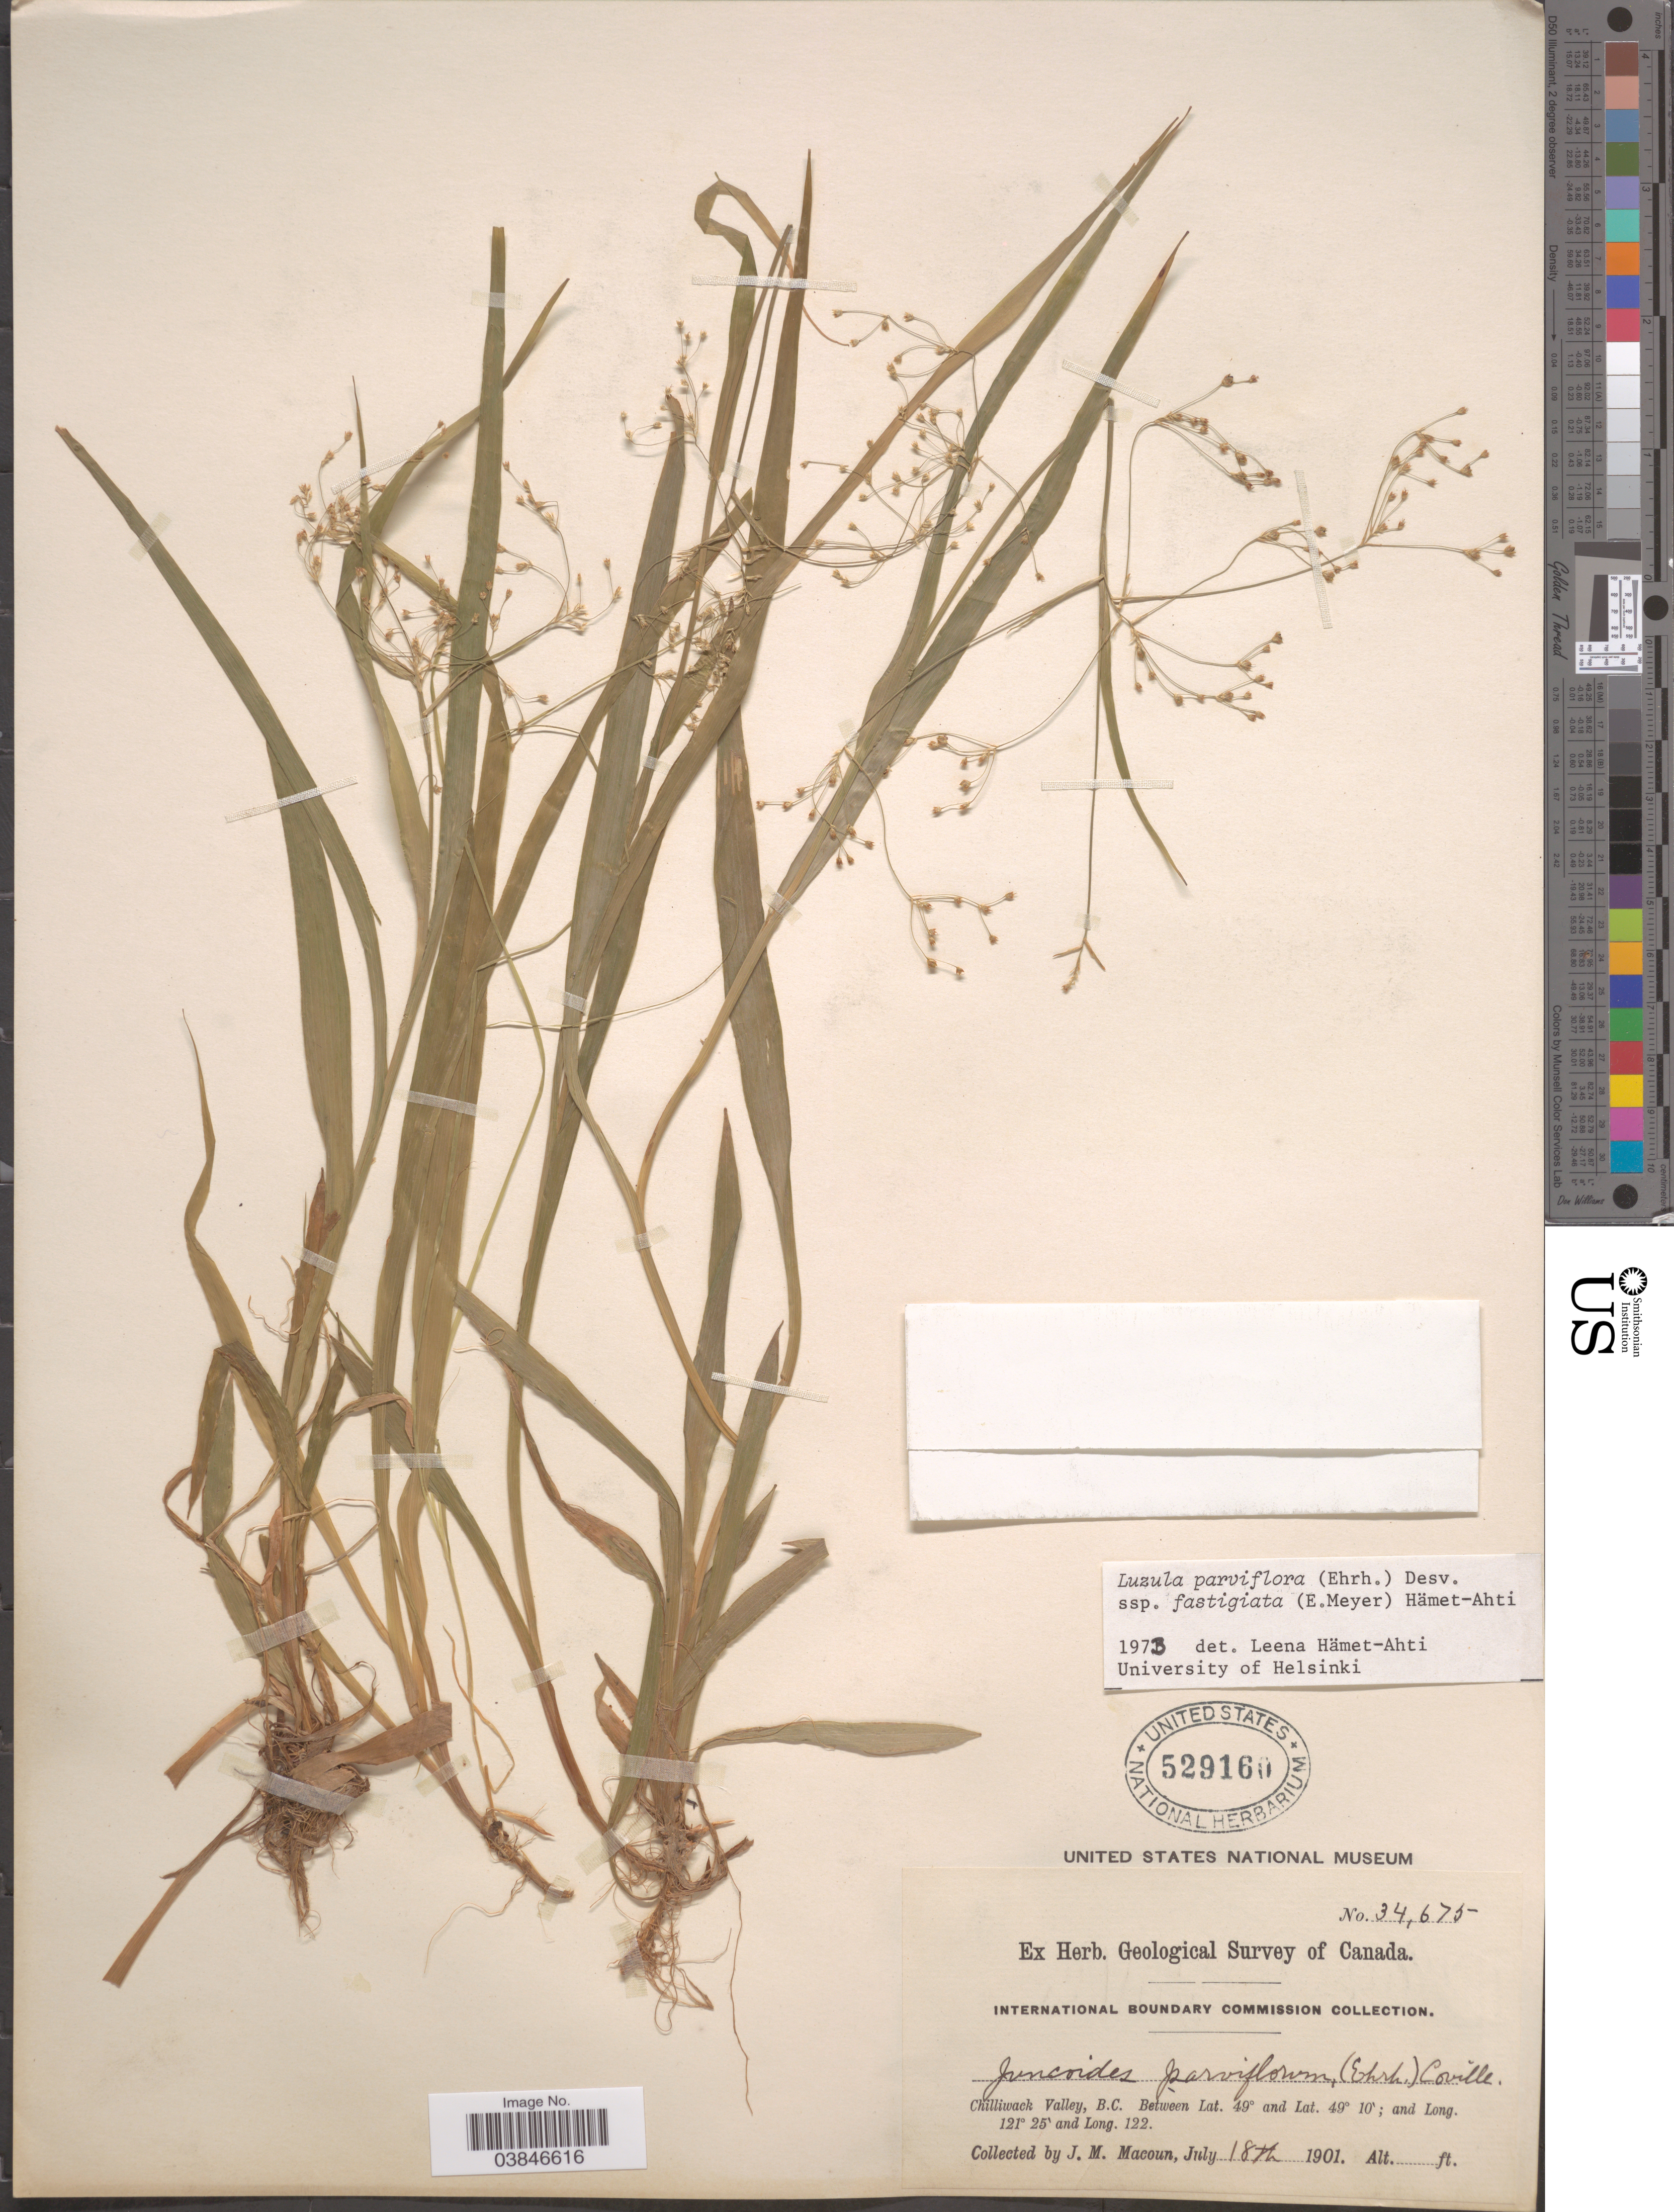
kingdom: Plantae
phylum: Tracheophyta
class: Liliopsida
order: Poales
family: Juncaceae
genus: Luzula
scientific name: Luzula parviflora subsp. fastigiata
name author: Buchenau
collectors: J. M. Macoun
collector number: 34675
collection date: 1901-07-18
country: Canada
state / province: British Columbia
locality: Chilliwack Valley, B. C.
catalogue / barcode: US 529160